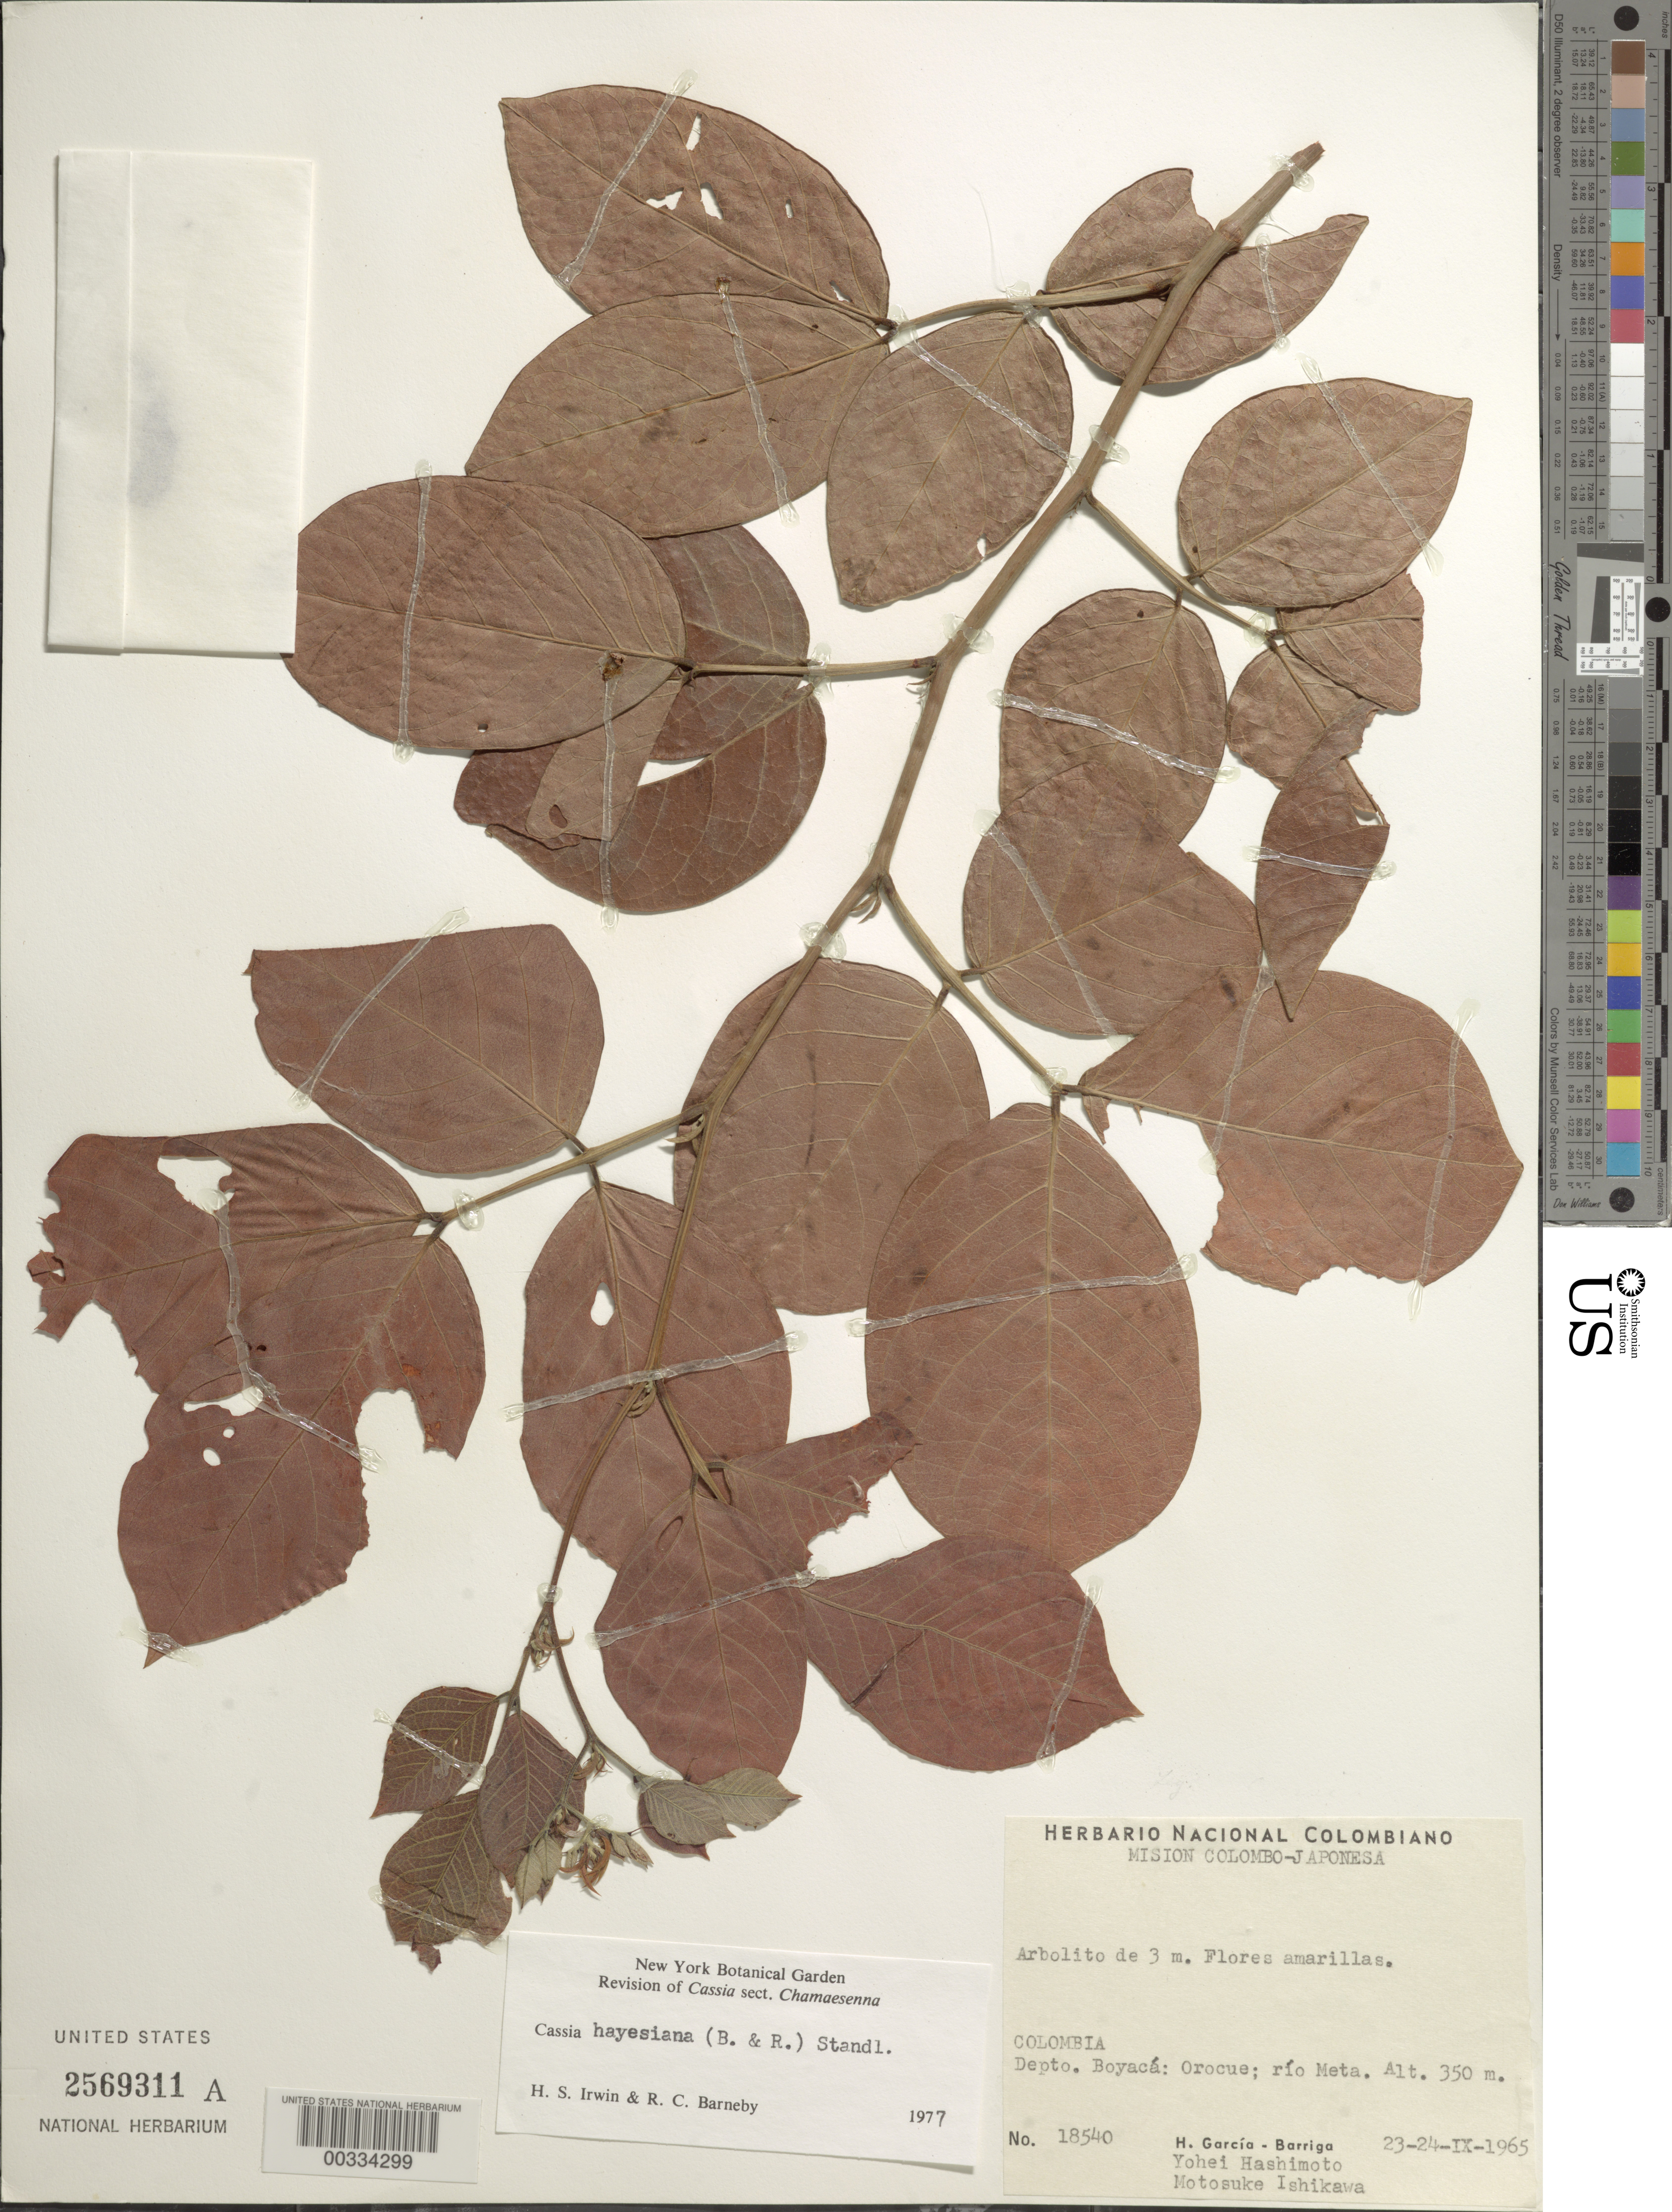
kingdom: Plantae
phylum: Tracheophyta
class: Magnoliopsida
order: Fabales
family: Fabaceae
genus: Senna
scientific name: Senna hayesiana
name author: (Britton & Rose) H.S. Irwin & Barneby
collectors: H. García Barriga, Y. Hashimoto & M. Ishikawa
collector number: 18540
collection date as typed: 23 Sep 1965 to 24 Sep 1965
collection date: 1965-09-23/1965-09-24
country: Colombia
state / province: Boyacá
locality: Orocue; Rio Meta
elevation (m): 350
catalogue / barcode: US 2569311A